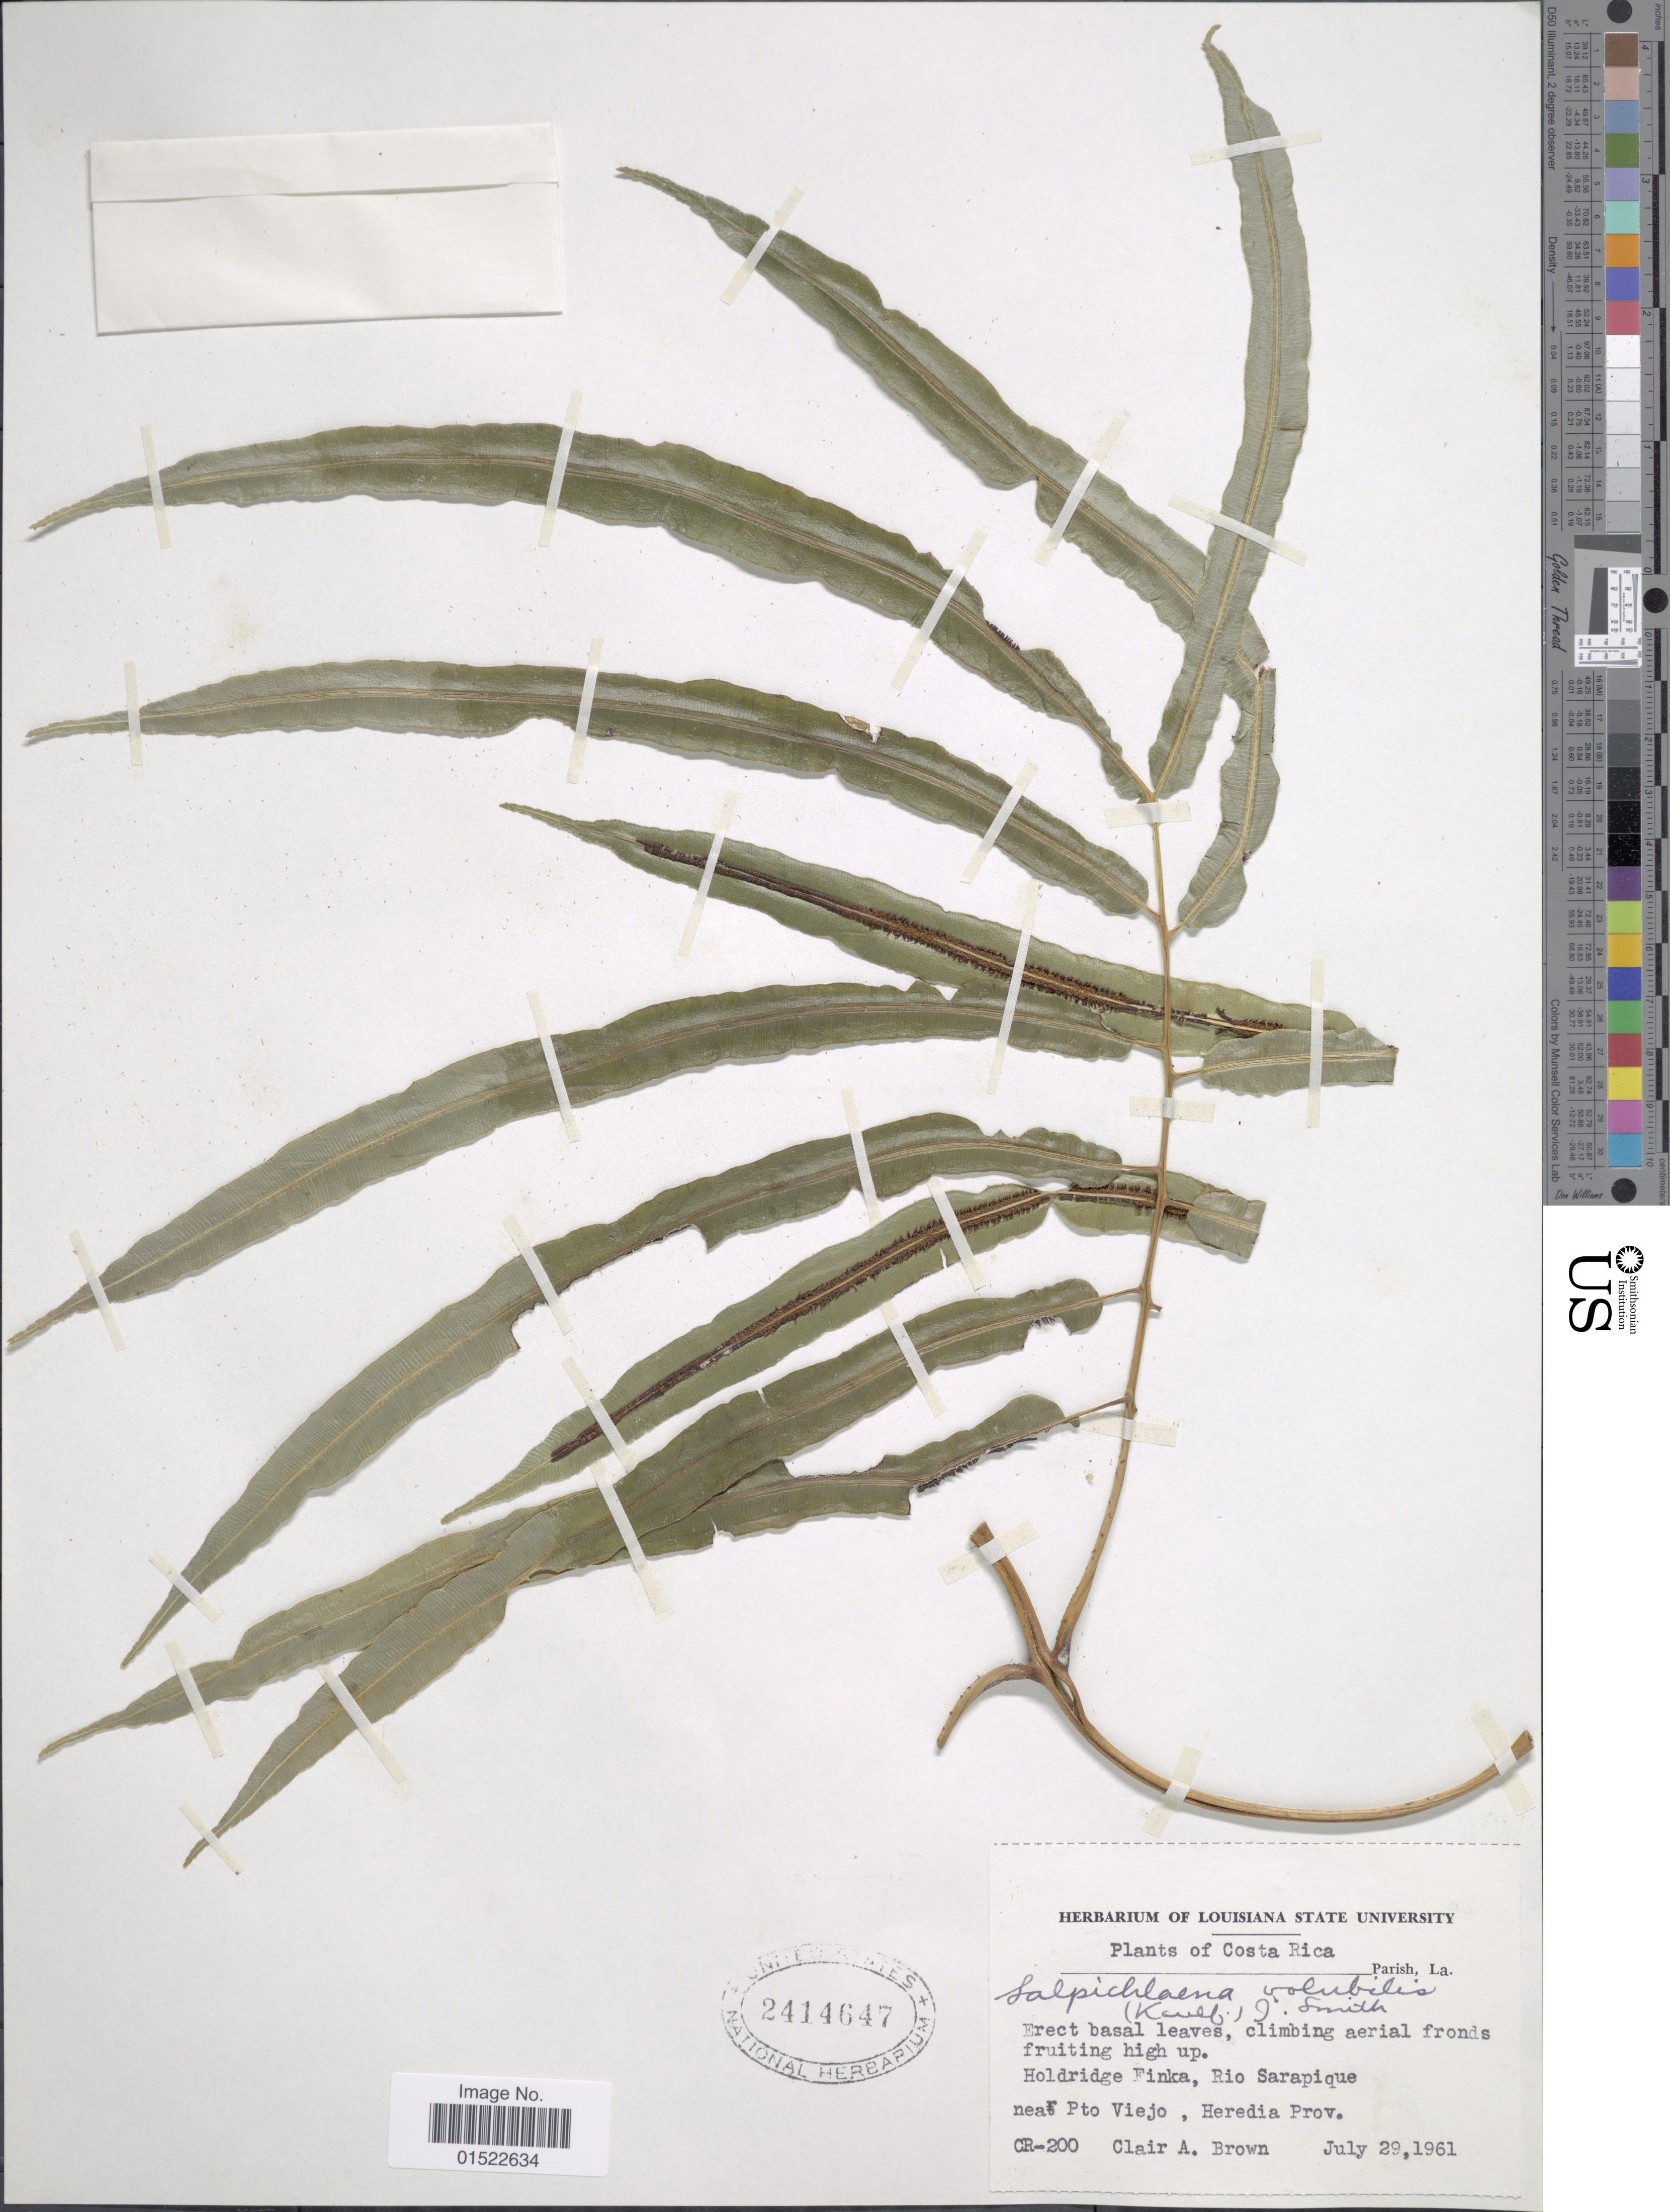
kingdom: Plantae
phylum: Tracheophyta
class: Polypodiopsida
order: Polypodiales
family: Blechnaceae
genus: Salpichlaena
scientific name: Salpichlaena volubilis subsp. volubilis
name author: (Kaulf.) J. Sm.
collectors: C. A. Brown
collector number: CR-200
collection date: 1961-07-29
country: Costa Rica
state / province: Heredia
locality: Near Pto. Viejo, Holdridge Finka, Rio Sarapique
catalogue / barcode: US 2414647